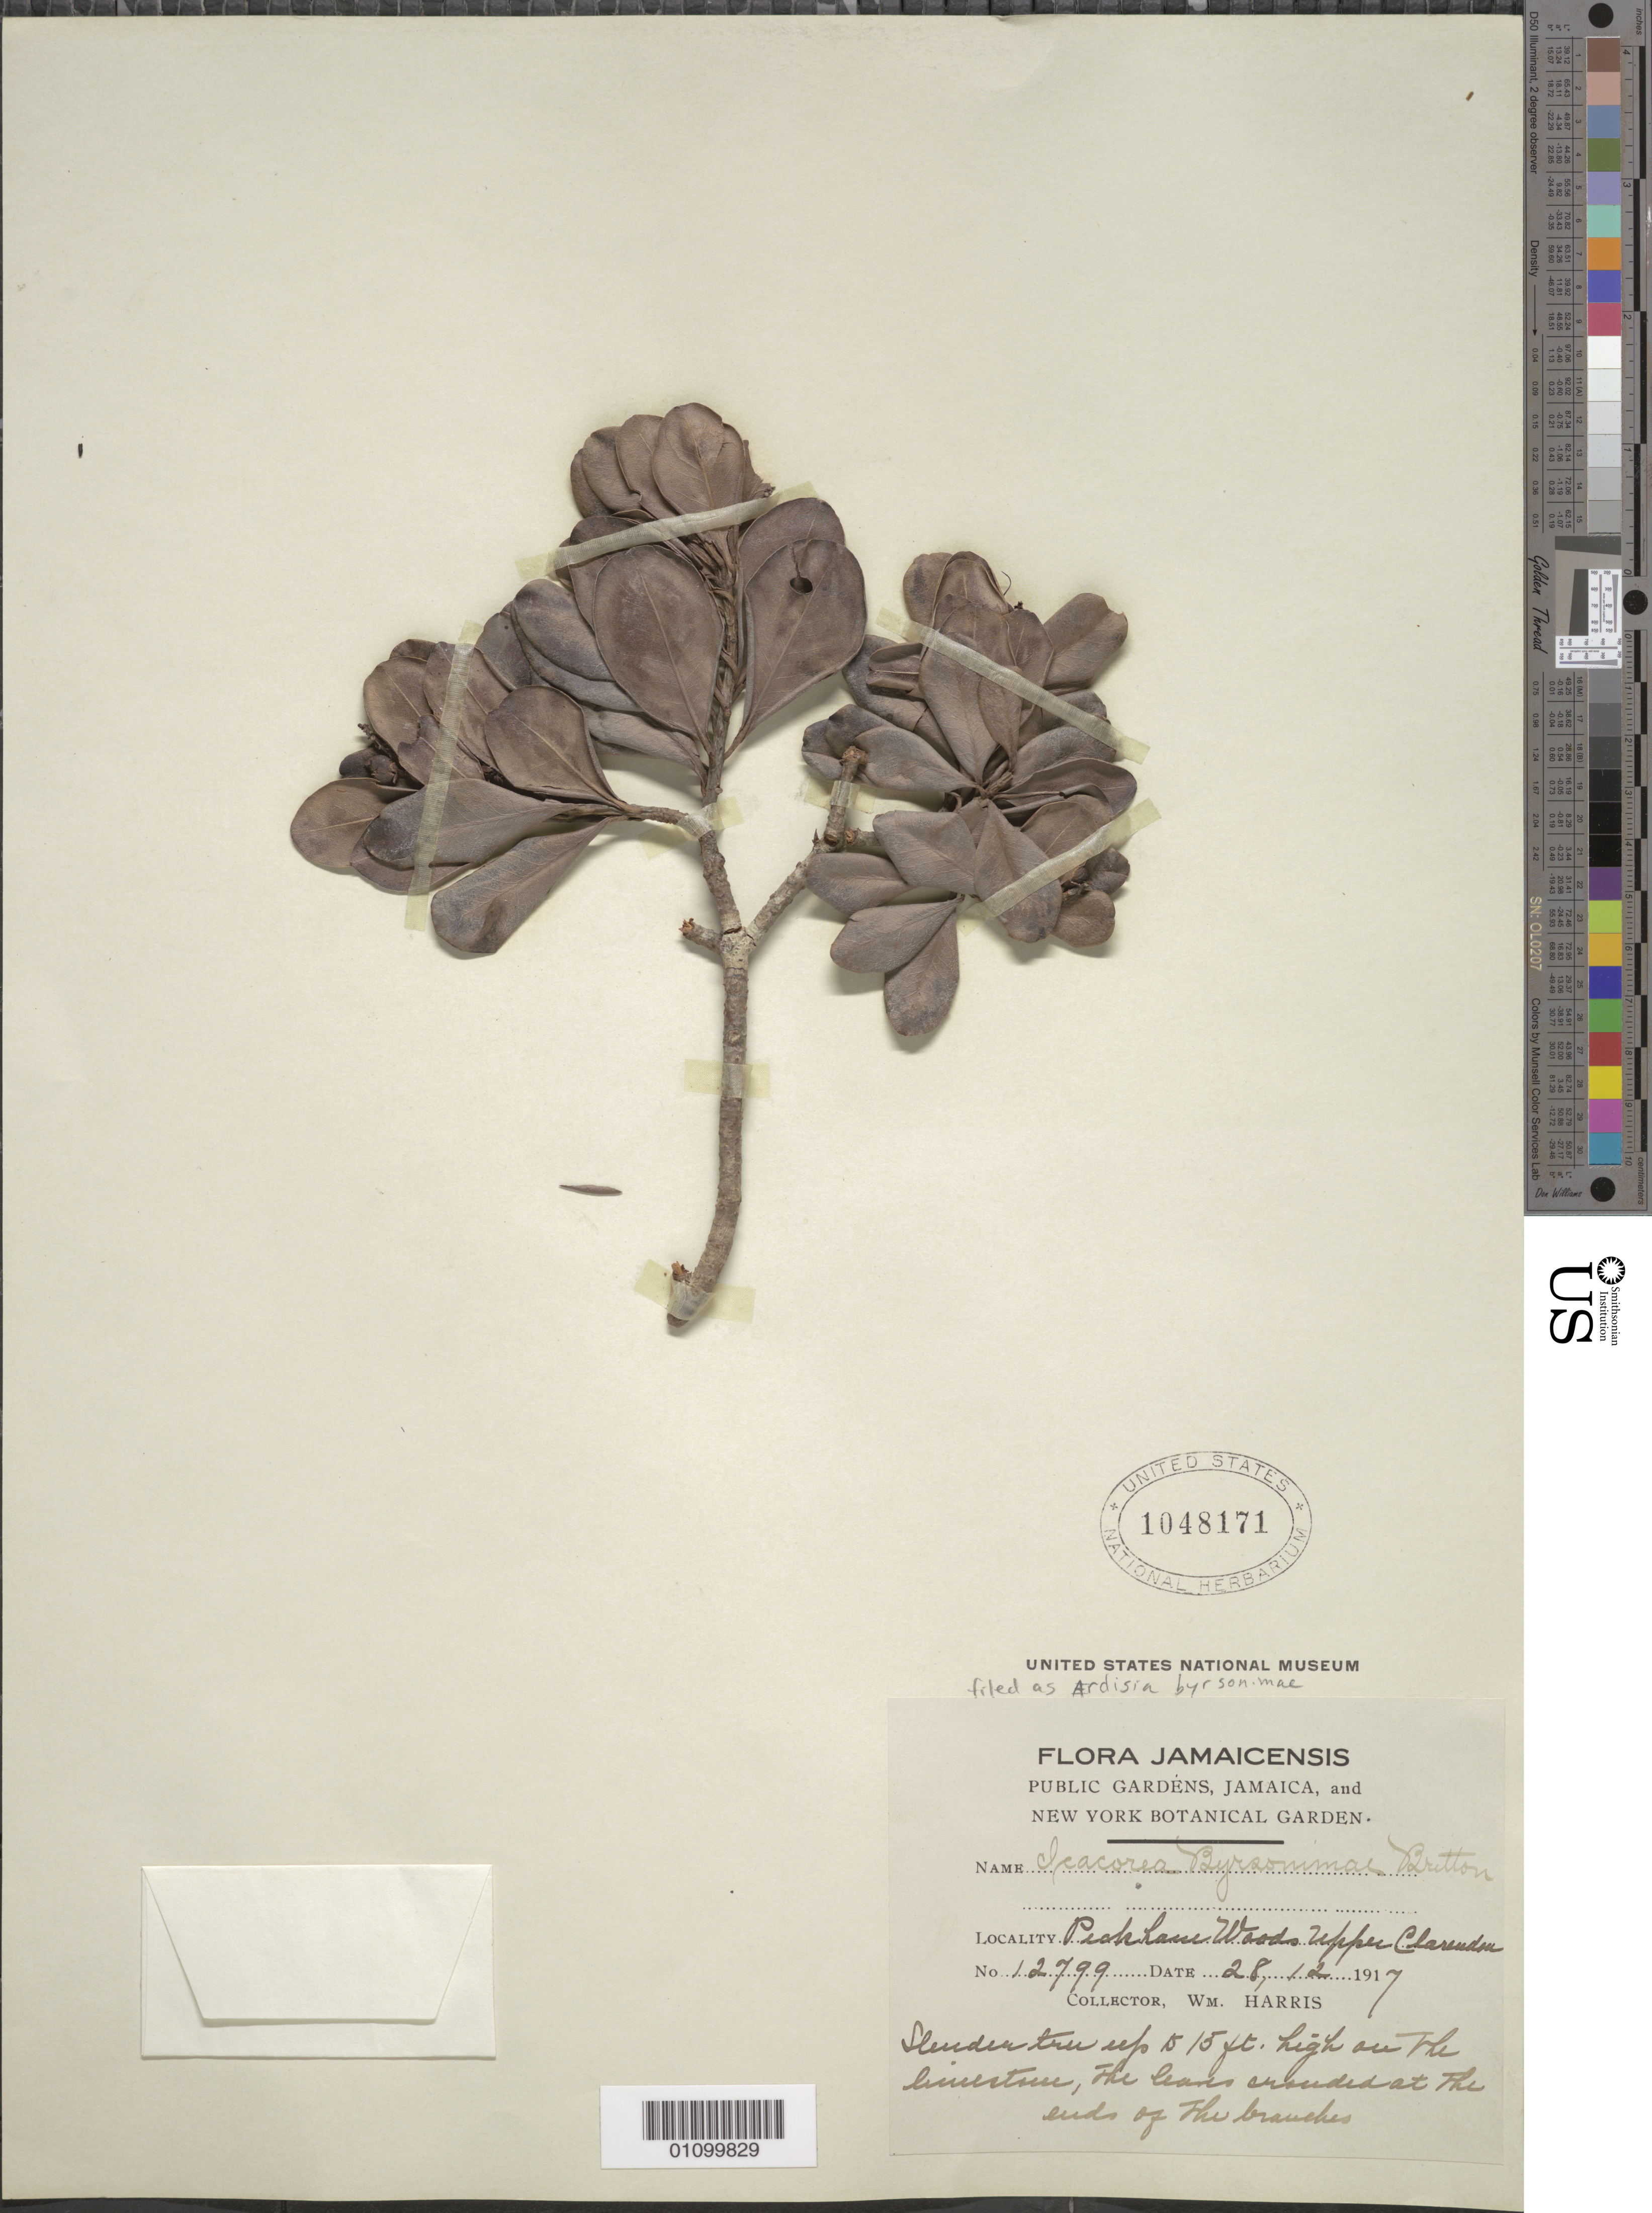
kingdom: Plantae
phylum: Tracheophyta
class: Magnoliopsida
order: Ericales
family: Primulaceae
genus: Ardisia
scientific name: Ardisia byrsonimae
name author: Stearn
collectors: W. Harris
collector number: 12799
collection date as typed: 28 Dec 1917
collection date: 1917-12-28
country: Jamaica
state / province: Clarendon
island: Jamaica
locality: Pickham Woods Upper Clarendon.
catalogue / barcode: US 1048171